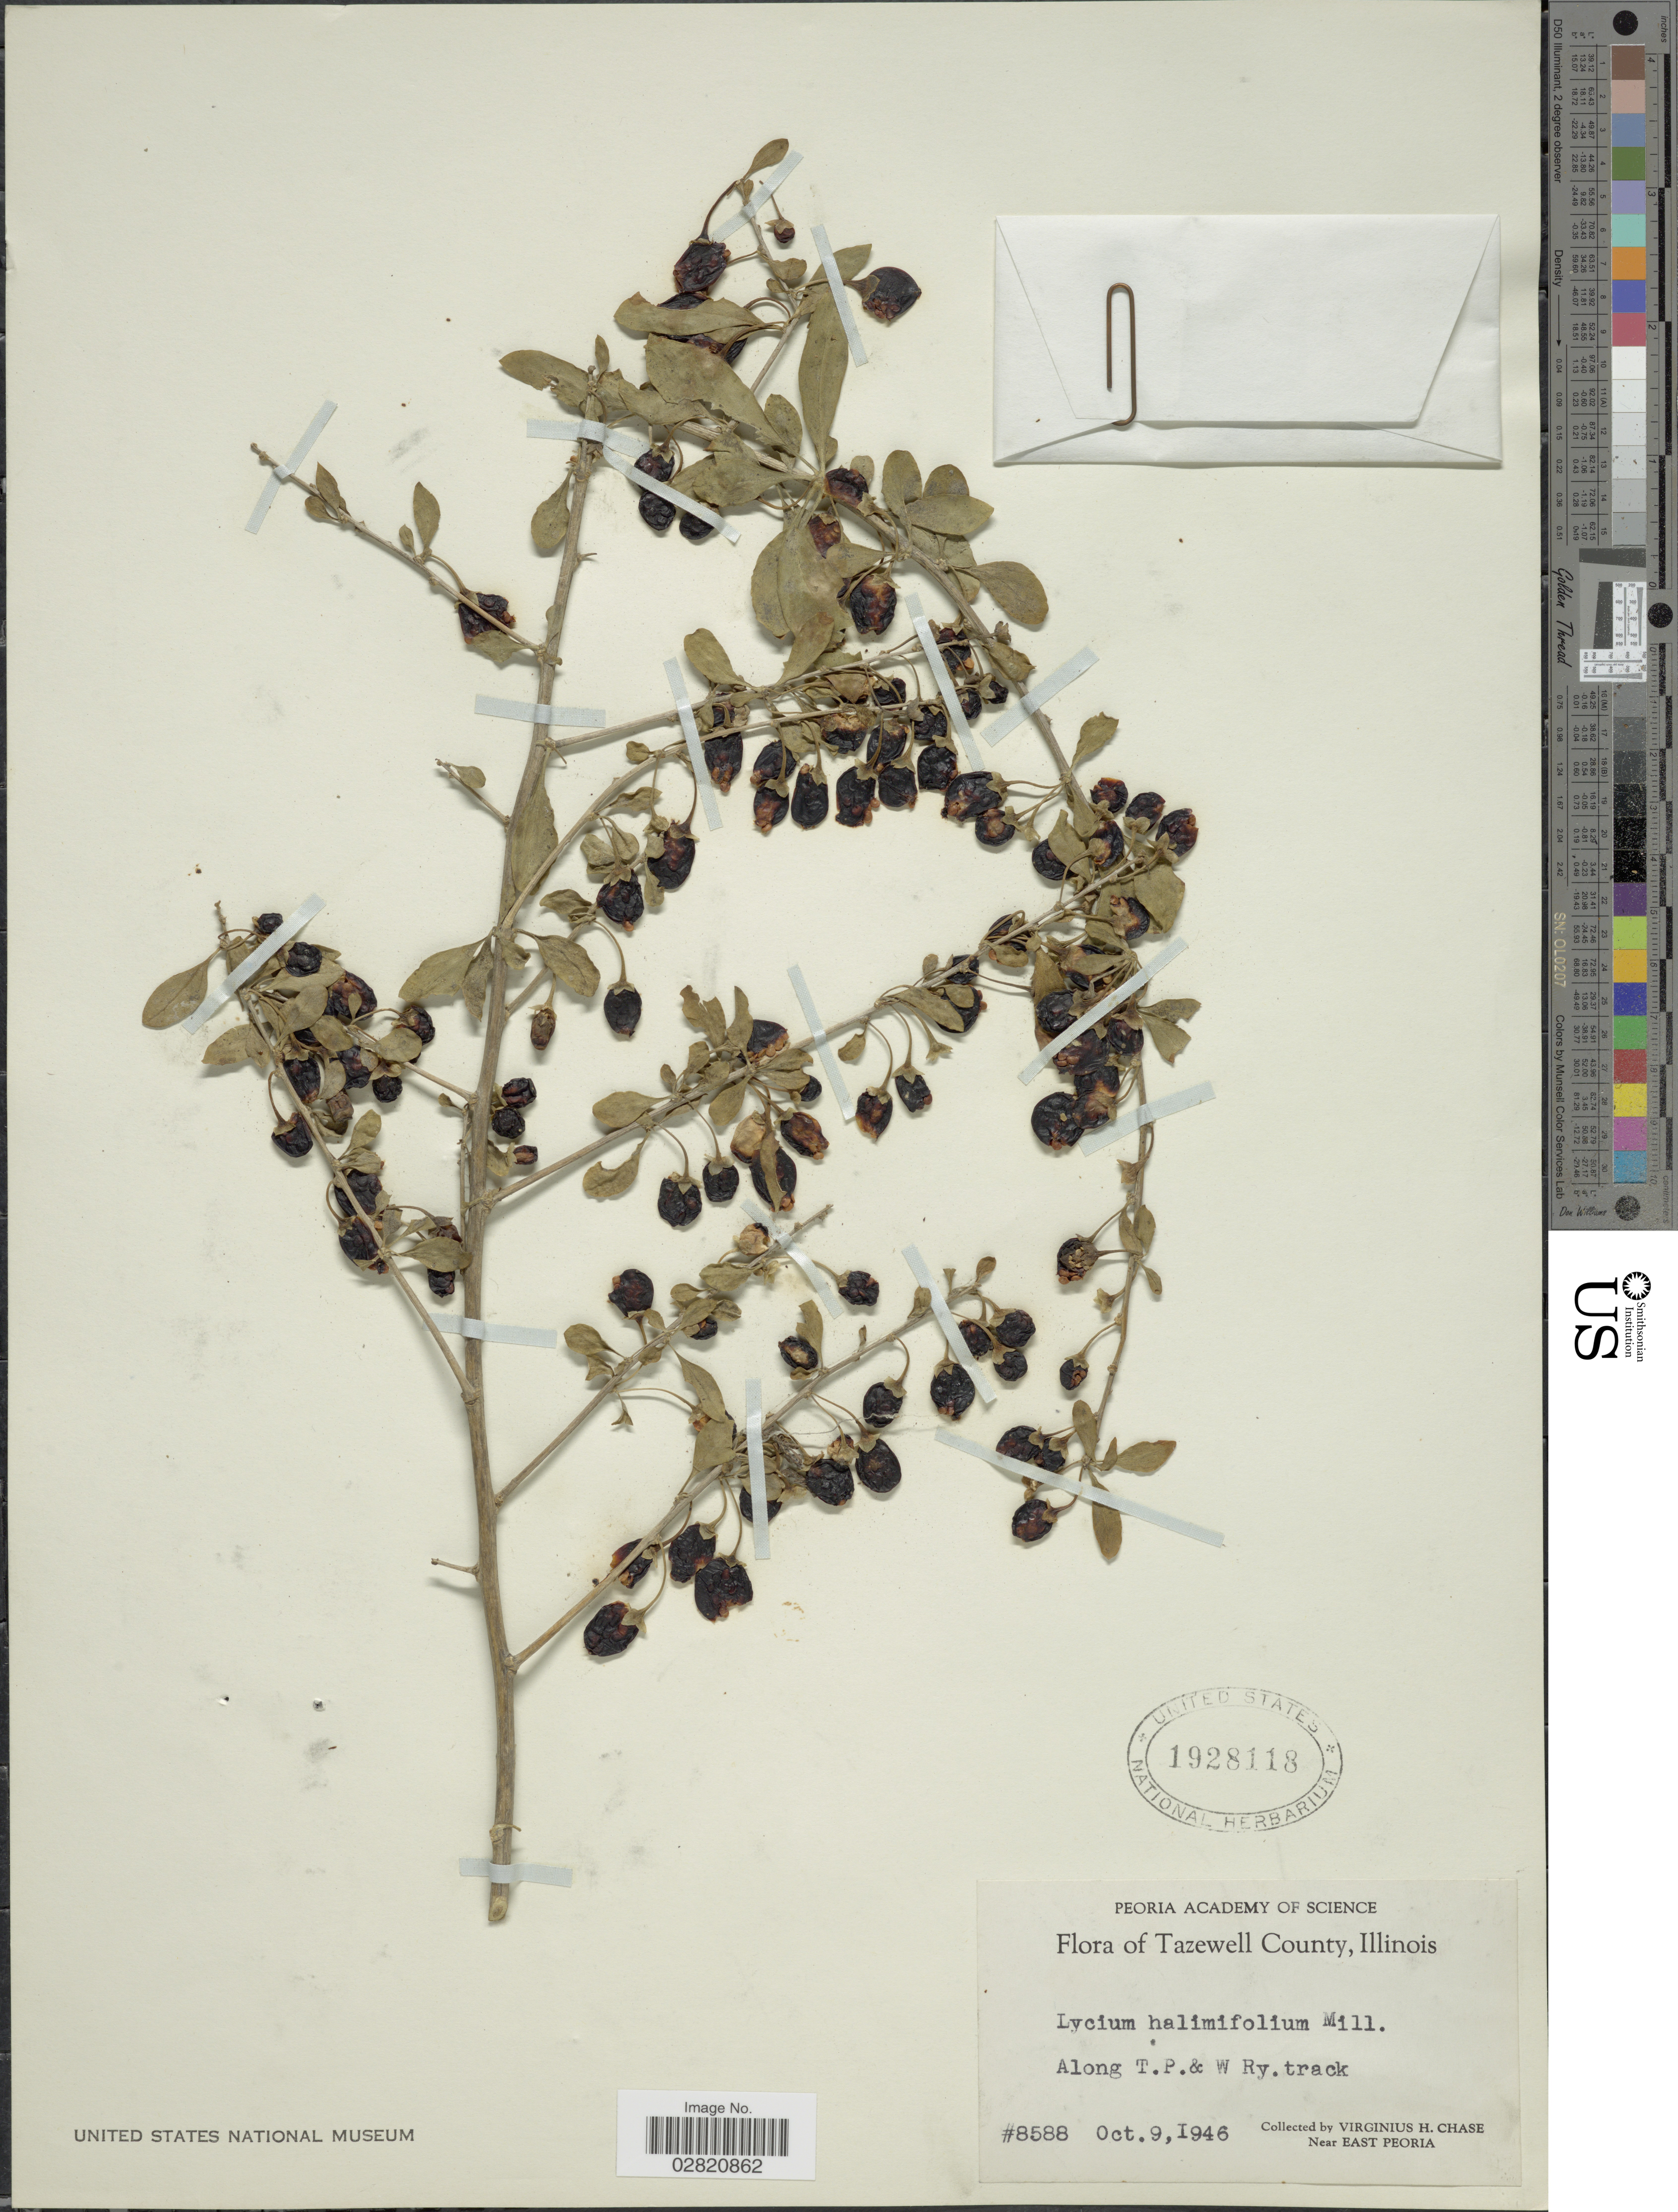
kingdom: Plantae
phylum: Tracheophyta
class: Magnoliopsida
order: Solanales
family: Solanaceae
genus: Lycium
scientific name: Lycium barbarum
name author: L.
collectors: V. H. Chase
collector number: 8588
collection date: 1946-10-09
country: United States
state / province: Illinois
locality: Tazewell County. Along T.P. & W Ry. track. Near East Peoria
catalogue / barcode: US 1928118